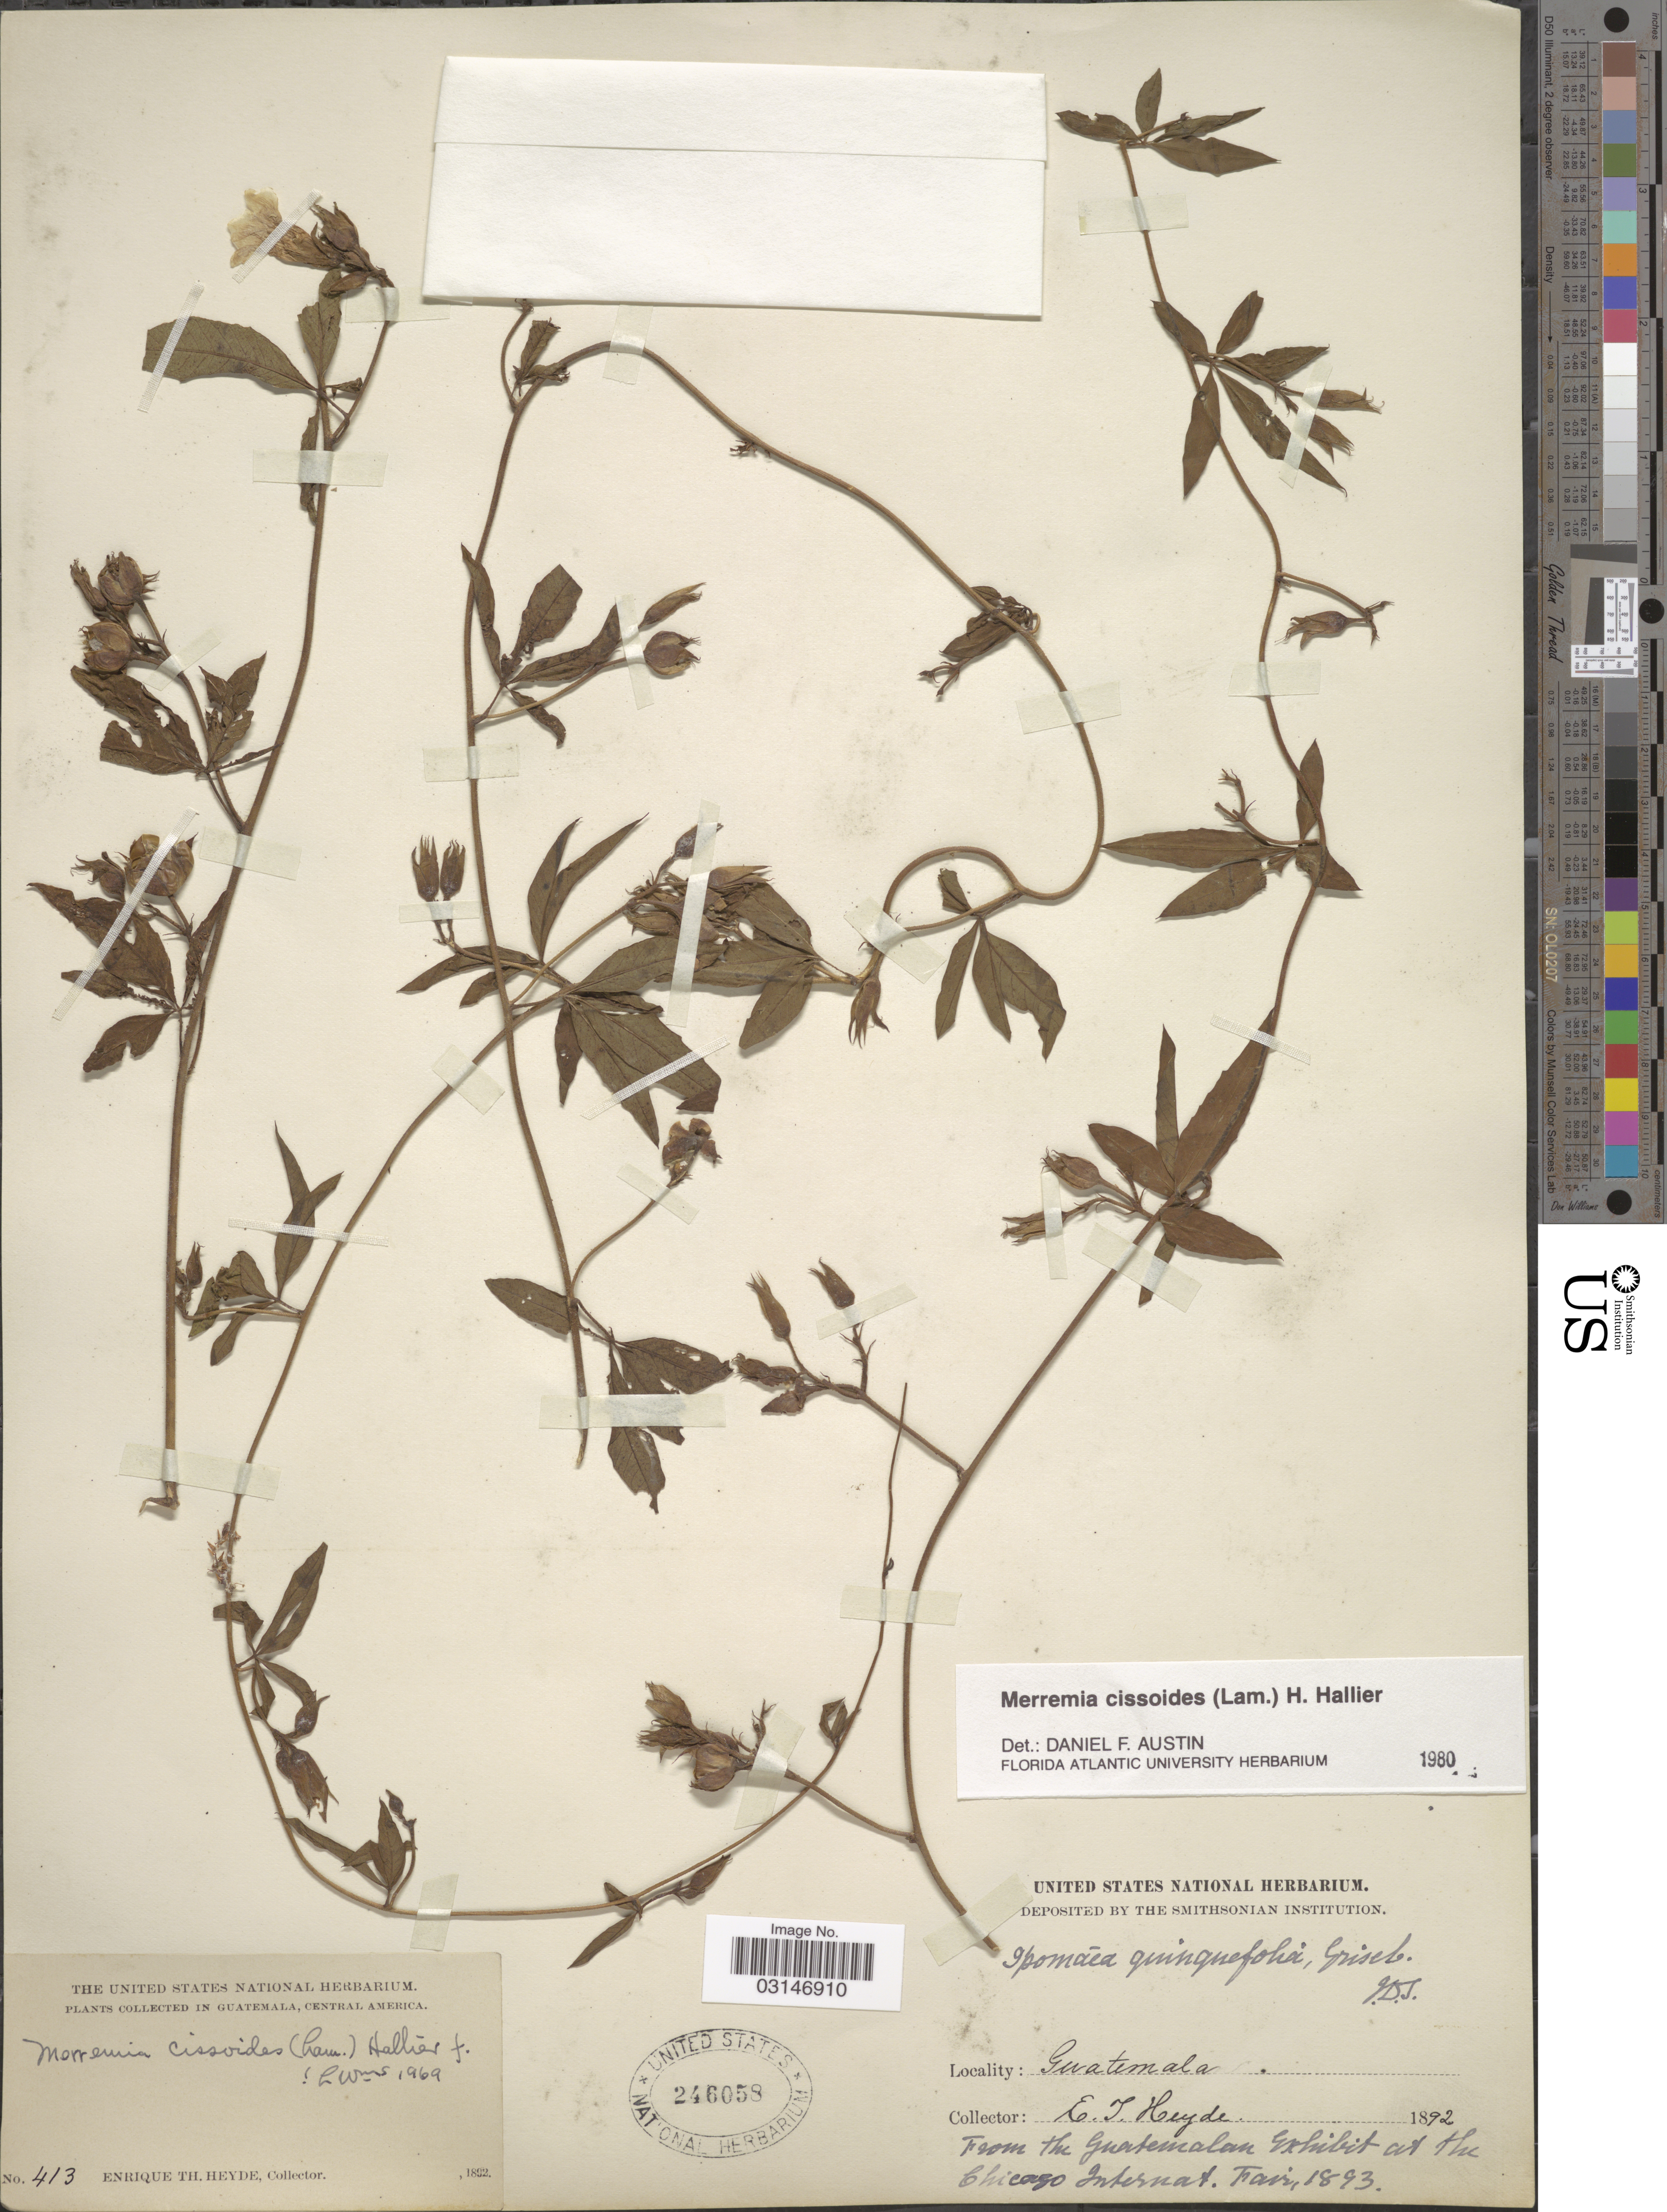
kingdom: Plantae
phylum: Tracheophyta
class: Magnoliopsida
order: Solanales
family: Convolvulaceae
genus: Distimake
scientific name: Distimake cissoides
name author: (Lam.) A. R. Simões & Staples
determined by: Strong, Mark T., (BOT), Smithsonian Institution - National Museum of Natural History (UNITED STATES)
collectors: E. T. Heyde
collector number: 413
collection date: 1892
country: Guatemala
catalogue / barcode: US 246058